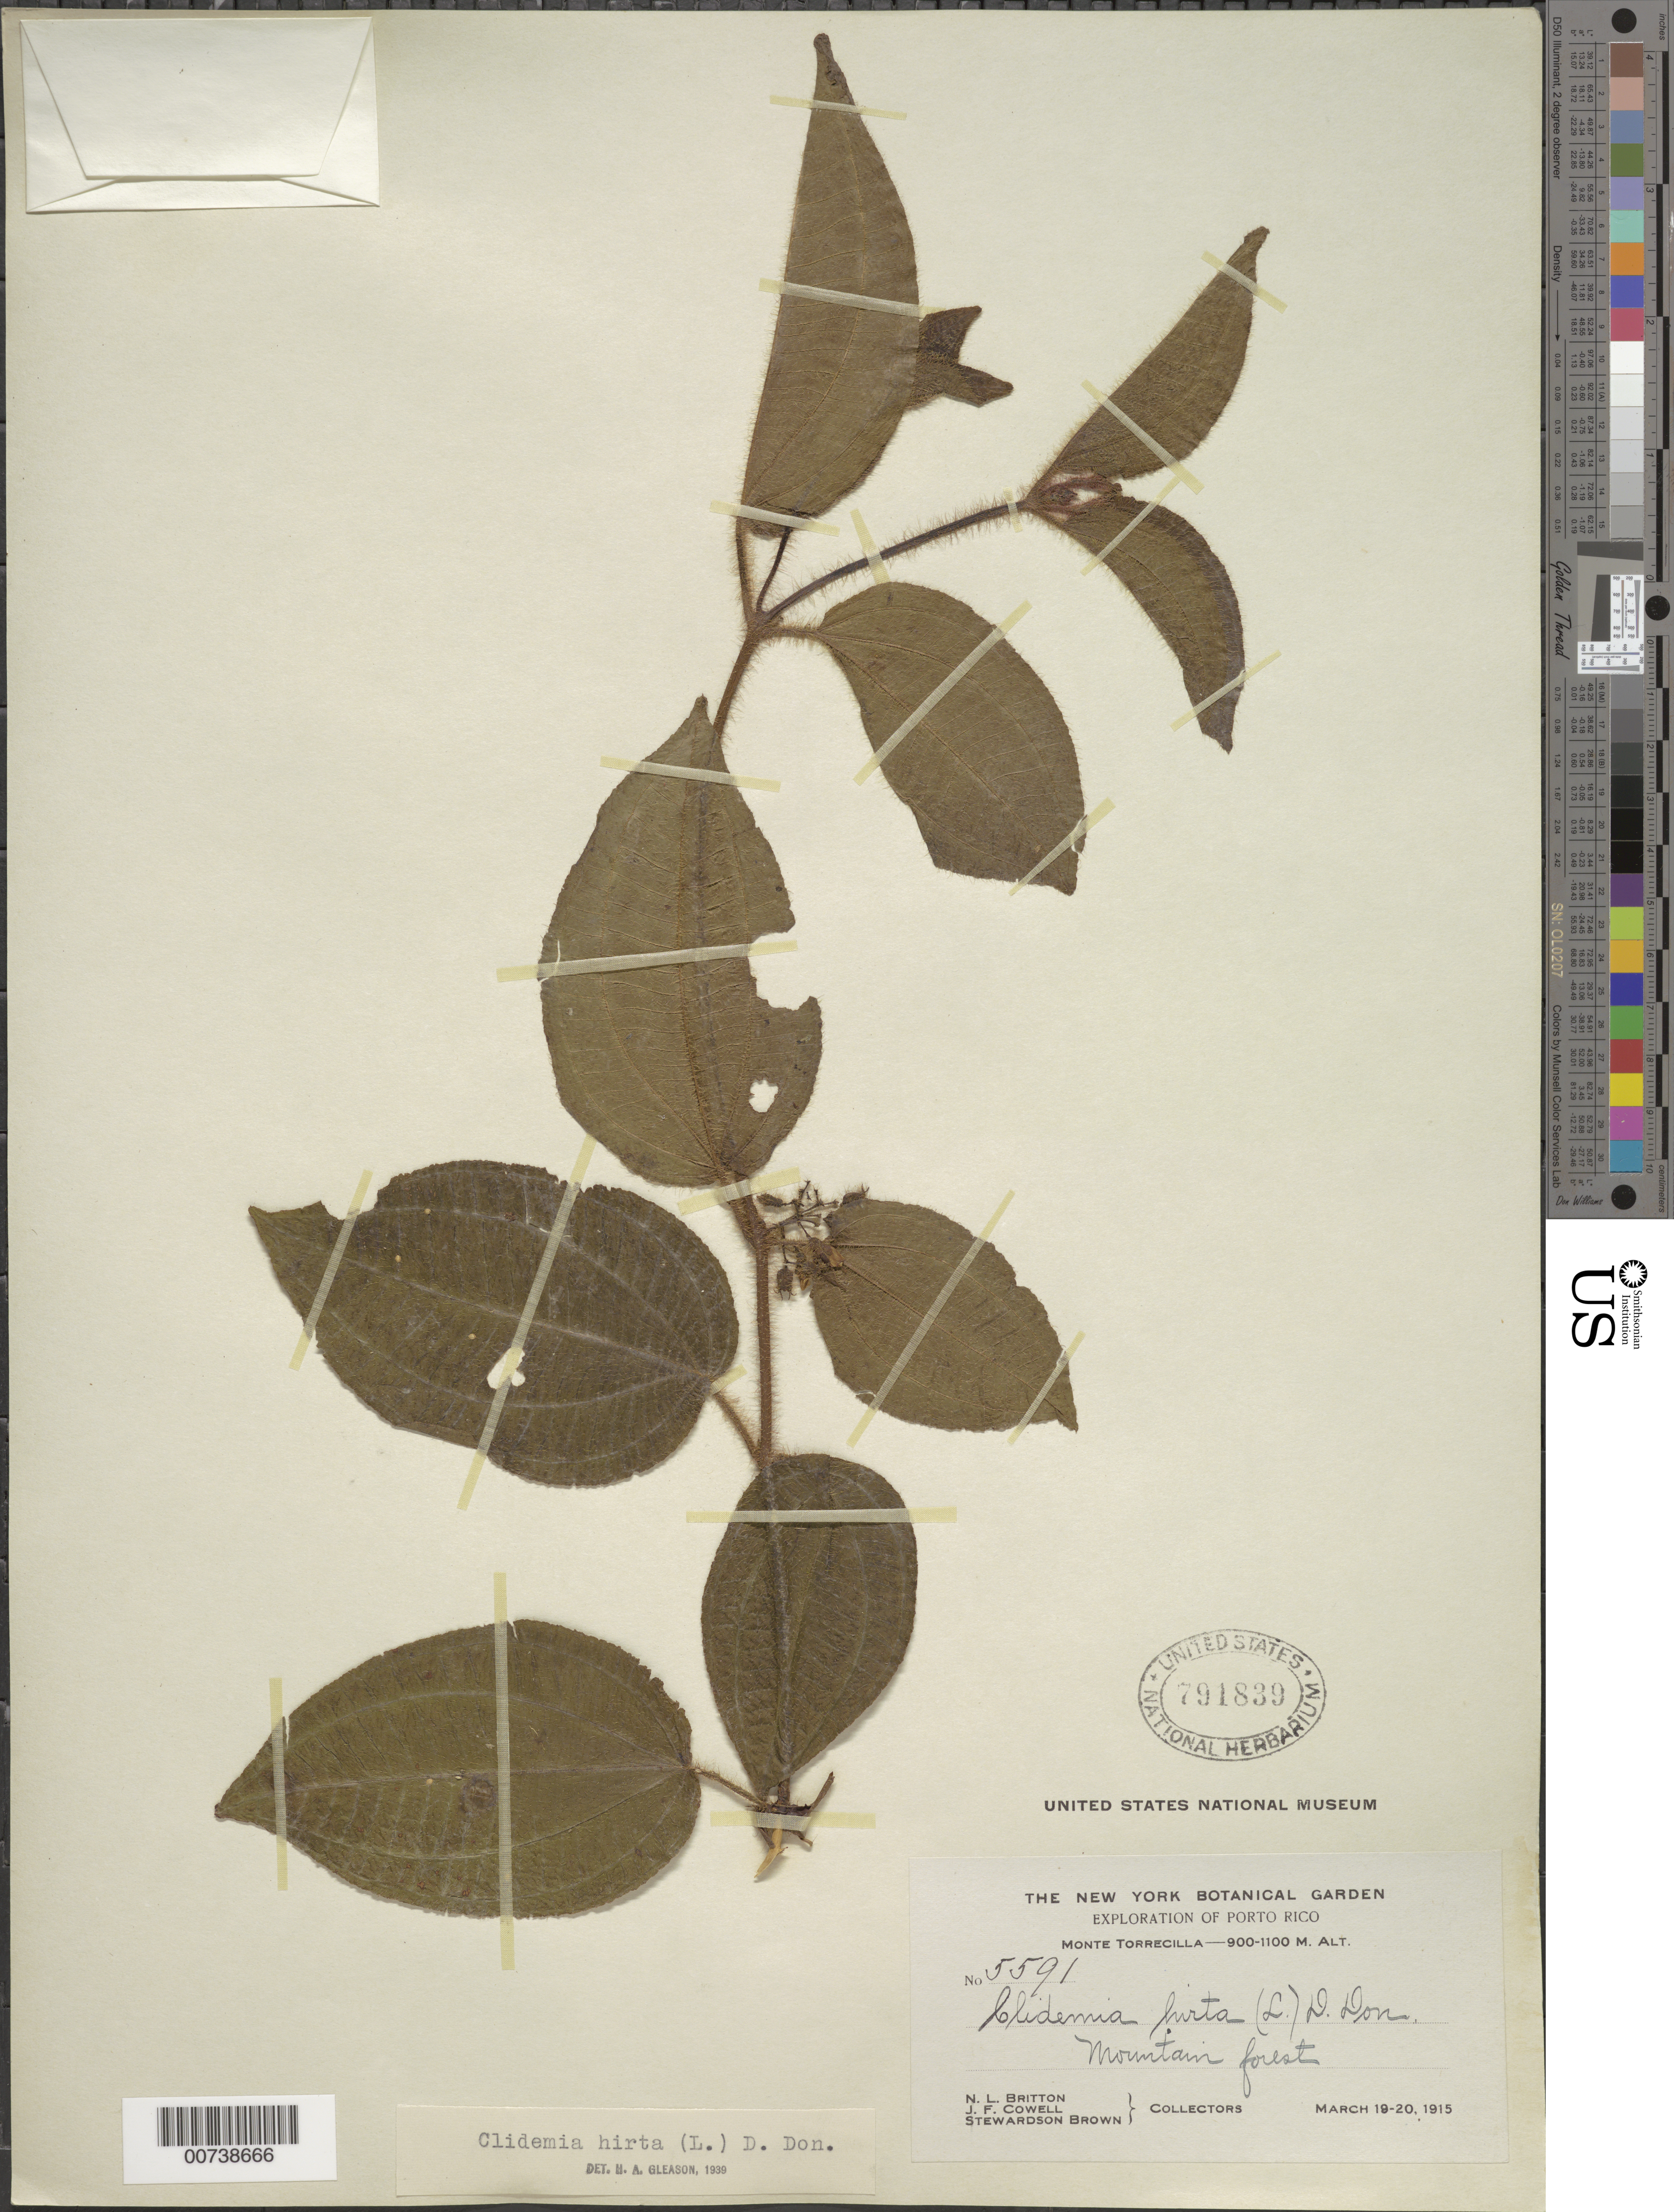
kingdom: Plantae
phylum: Tracheophyta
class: Magnoliopsida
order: Myrtales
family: Melastomataceae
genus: Clidemia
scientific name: Clidemia hirta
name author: (L.) D. Don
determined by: Gleason, H. A.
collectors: N. Britton, J. F. Cowell & S. Brown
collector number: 5591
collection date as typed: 19 Mar 1915 to 20 Mar 1915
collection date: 1915-03-19/1915-03-20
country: Puerto Rico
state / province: Barranquitas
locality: Monte Torrecilla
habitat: Mountain forest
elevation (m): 900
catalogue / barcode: US 791839